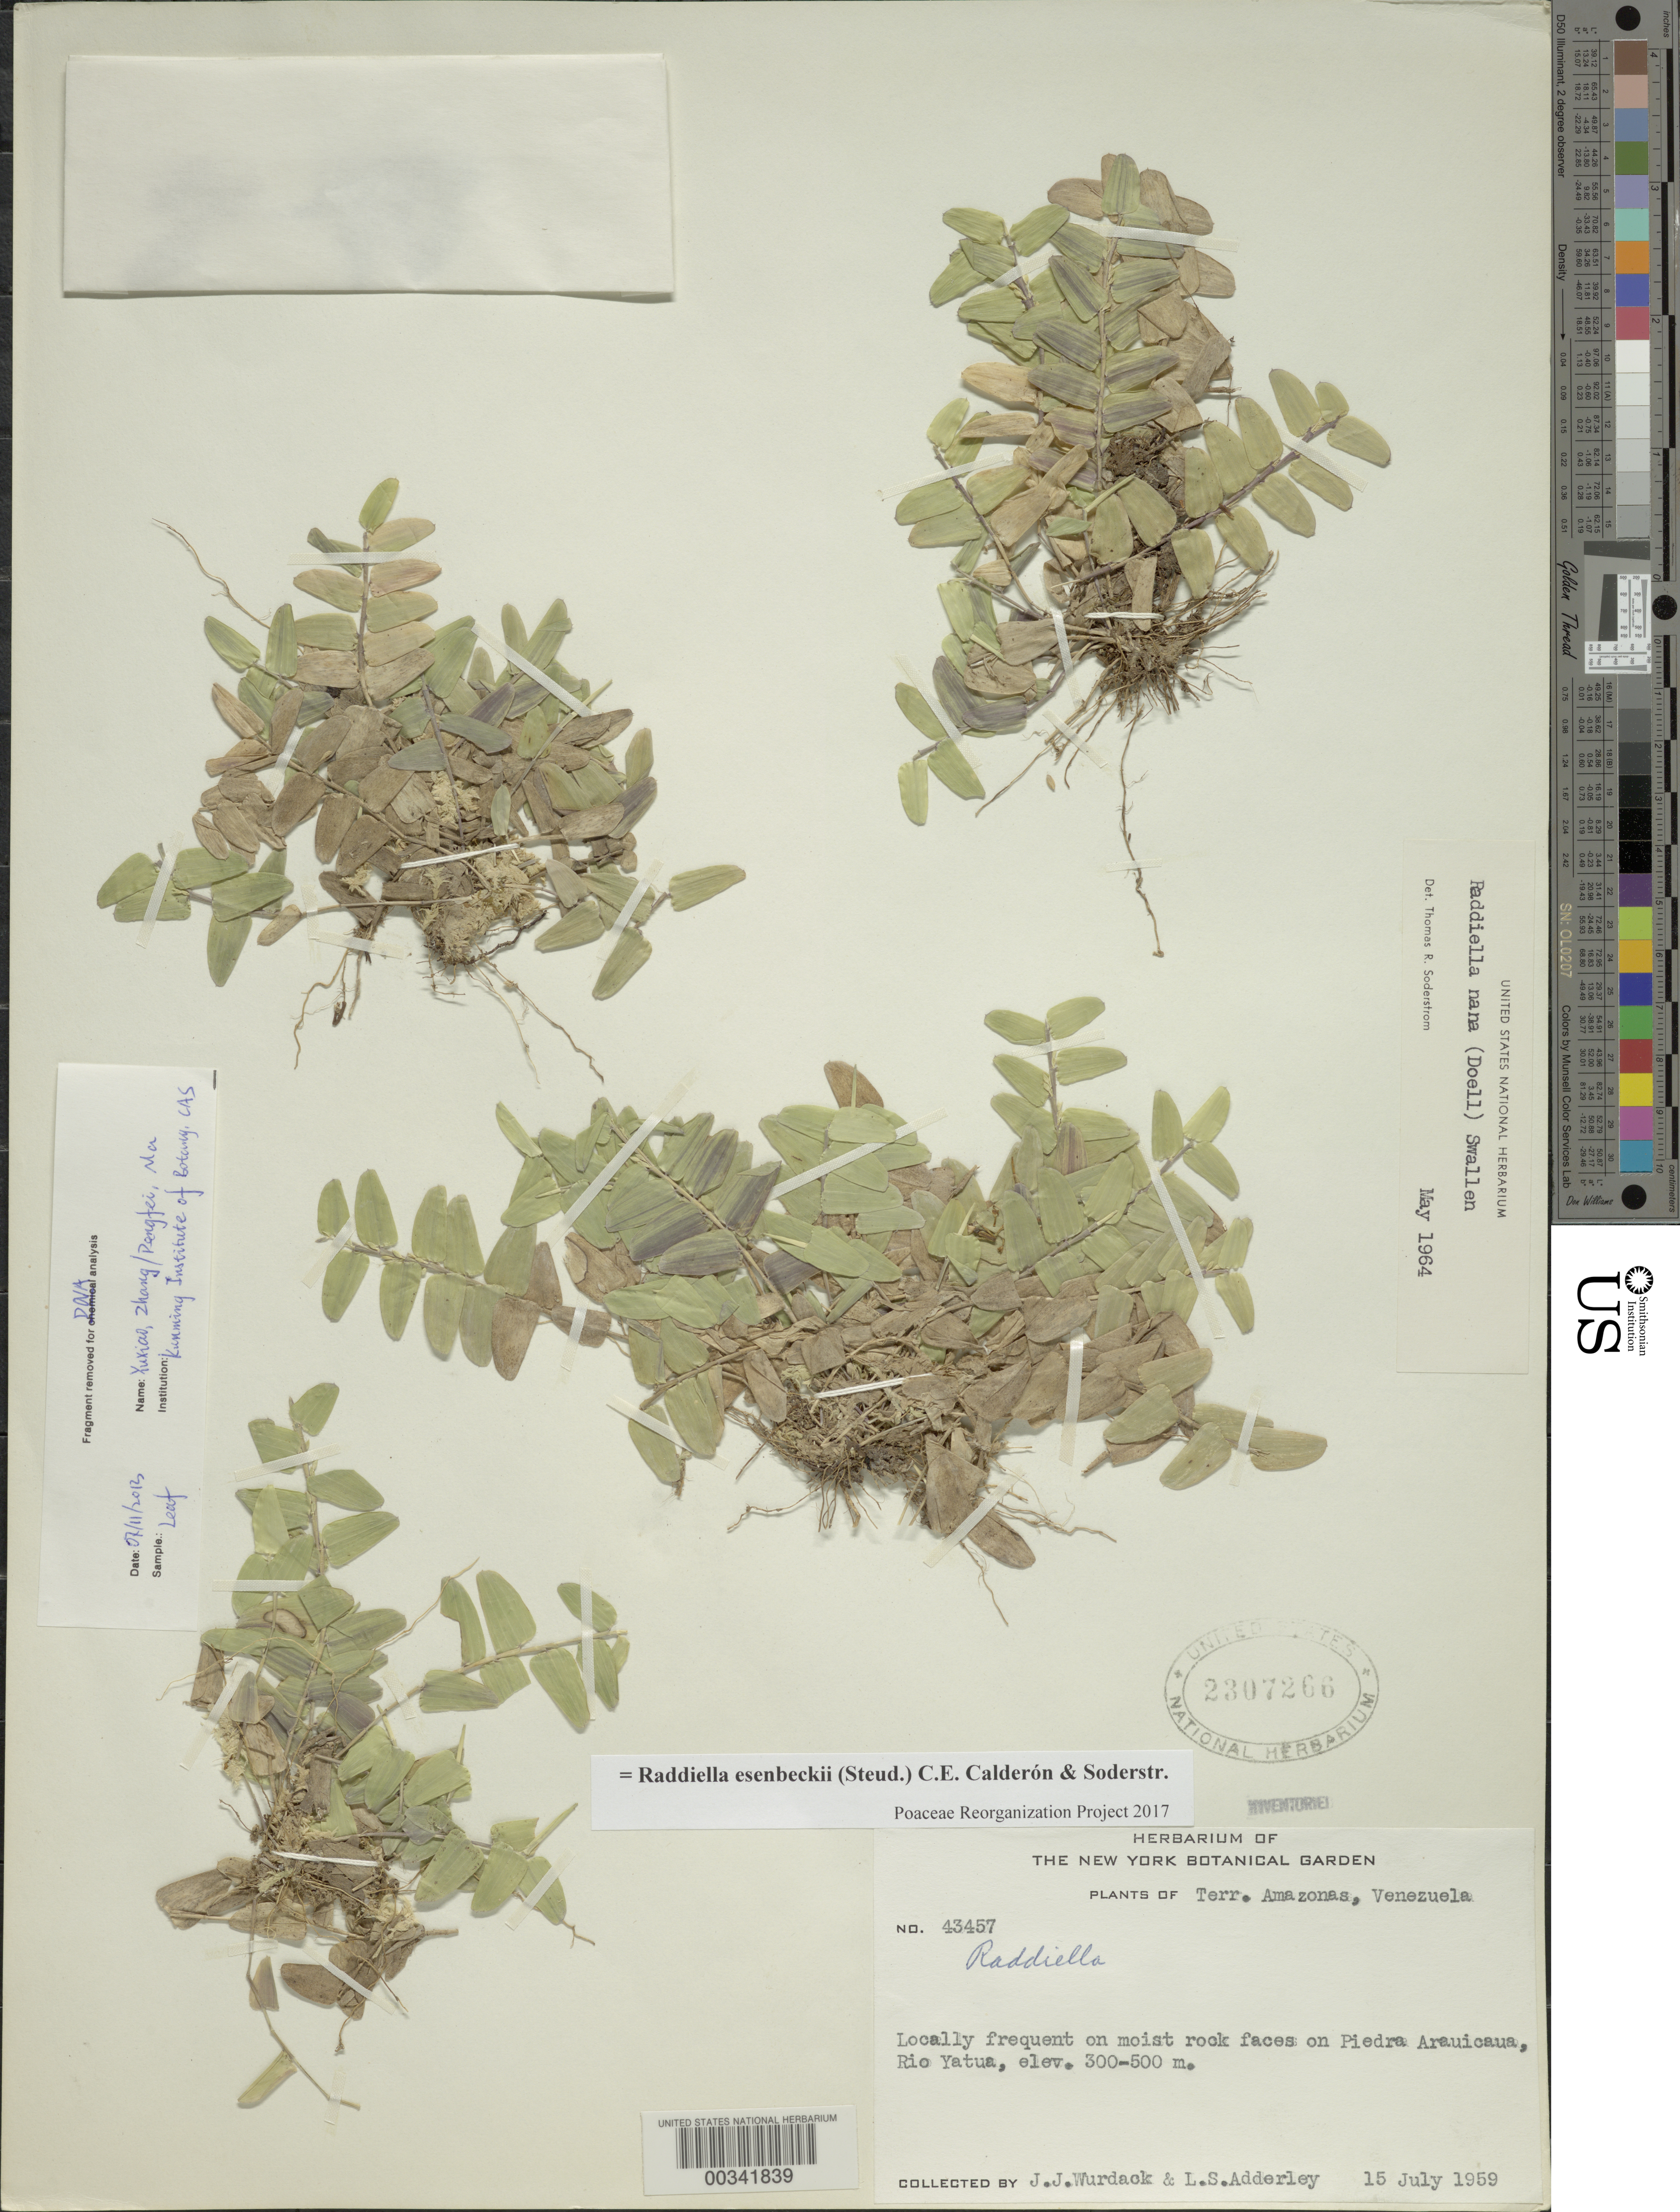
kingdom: Plantae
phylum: Tracheophyta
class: Liliopsida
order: Poales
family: Poaceae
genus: Raddiella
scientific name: Raddiella esenbeckii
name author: (Steud.) C. E. Calderón & Soderstr.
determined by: Poaceae Reorganization Project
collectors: J. J. Wurdack & L. S. Adderley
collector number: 43457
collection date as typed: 15 Jul 1959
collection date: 1959-07-15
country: Venezuela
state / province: Amazonas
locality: Piedra arauicaua, rio yatua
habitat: On moist rock faces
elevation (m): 300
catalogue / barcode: US 2307266